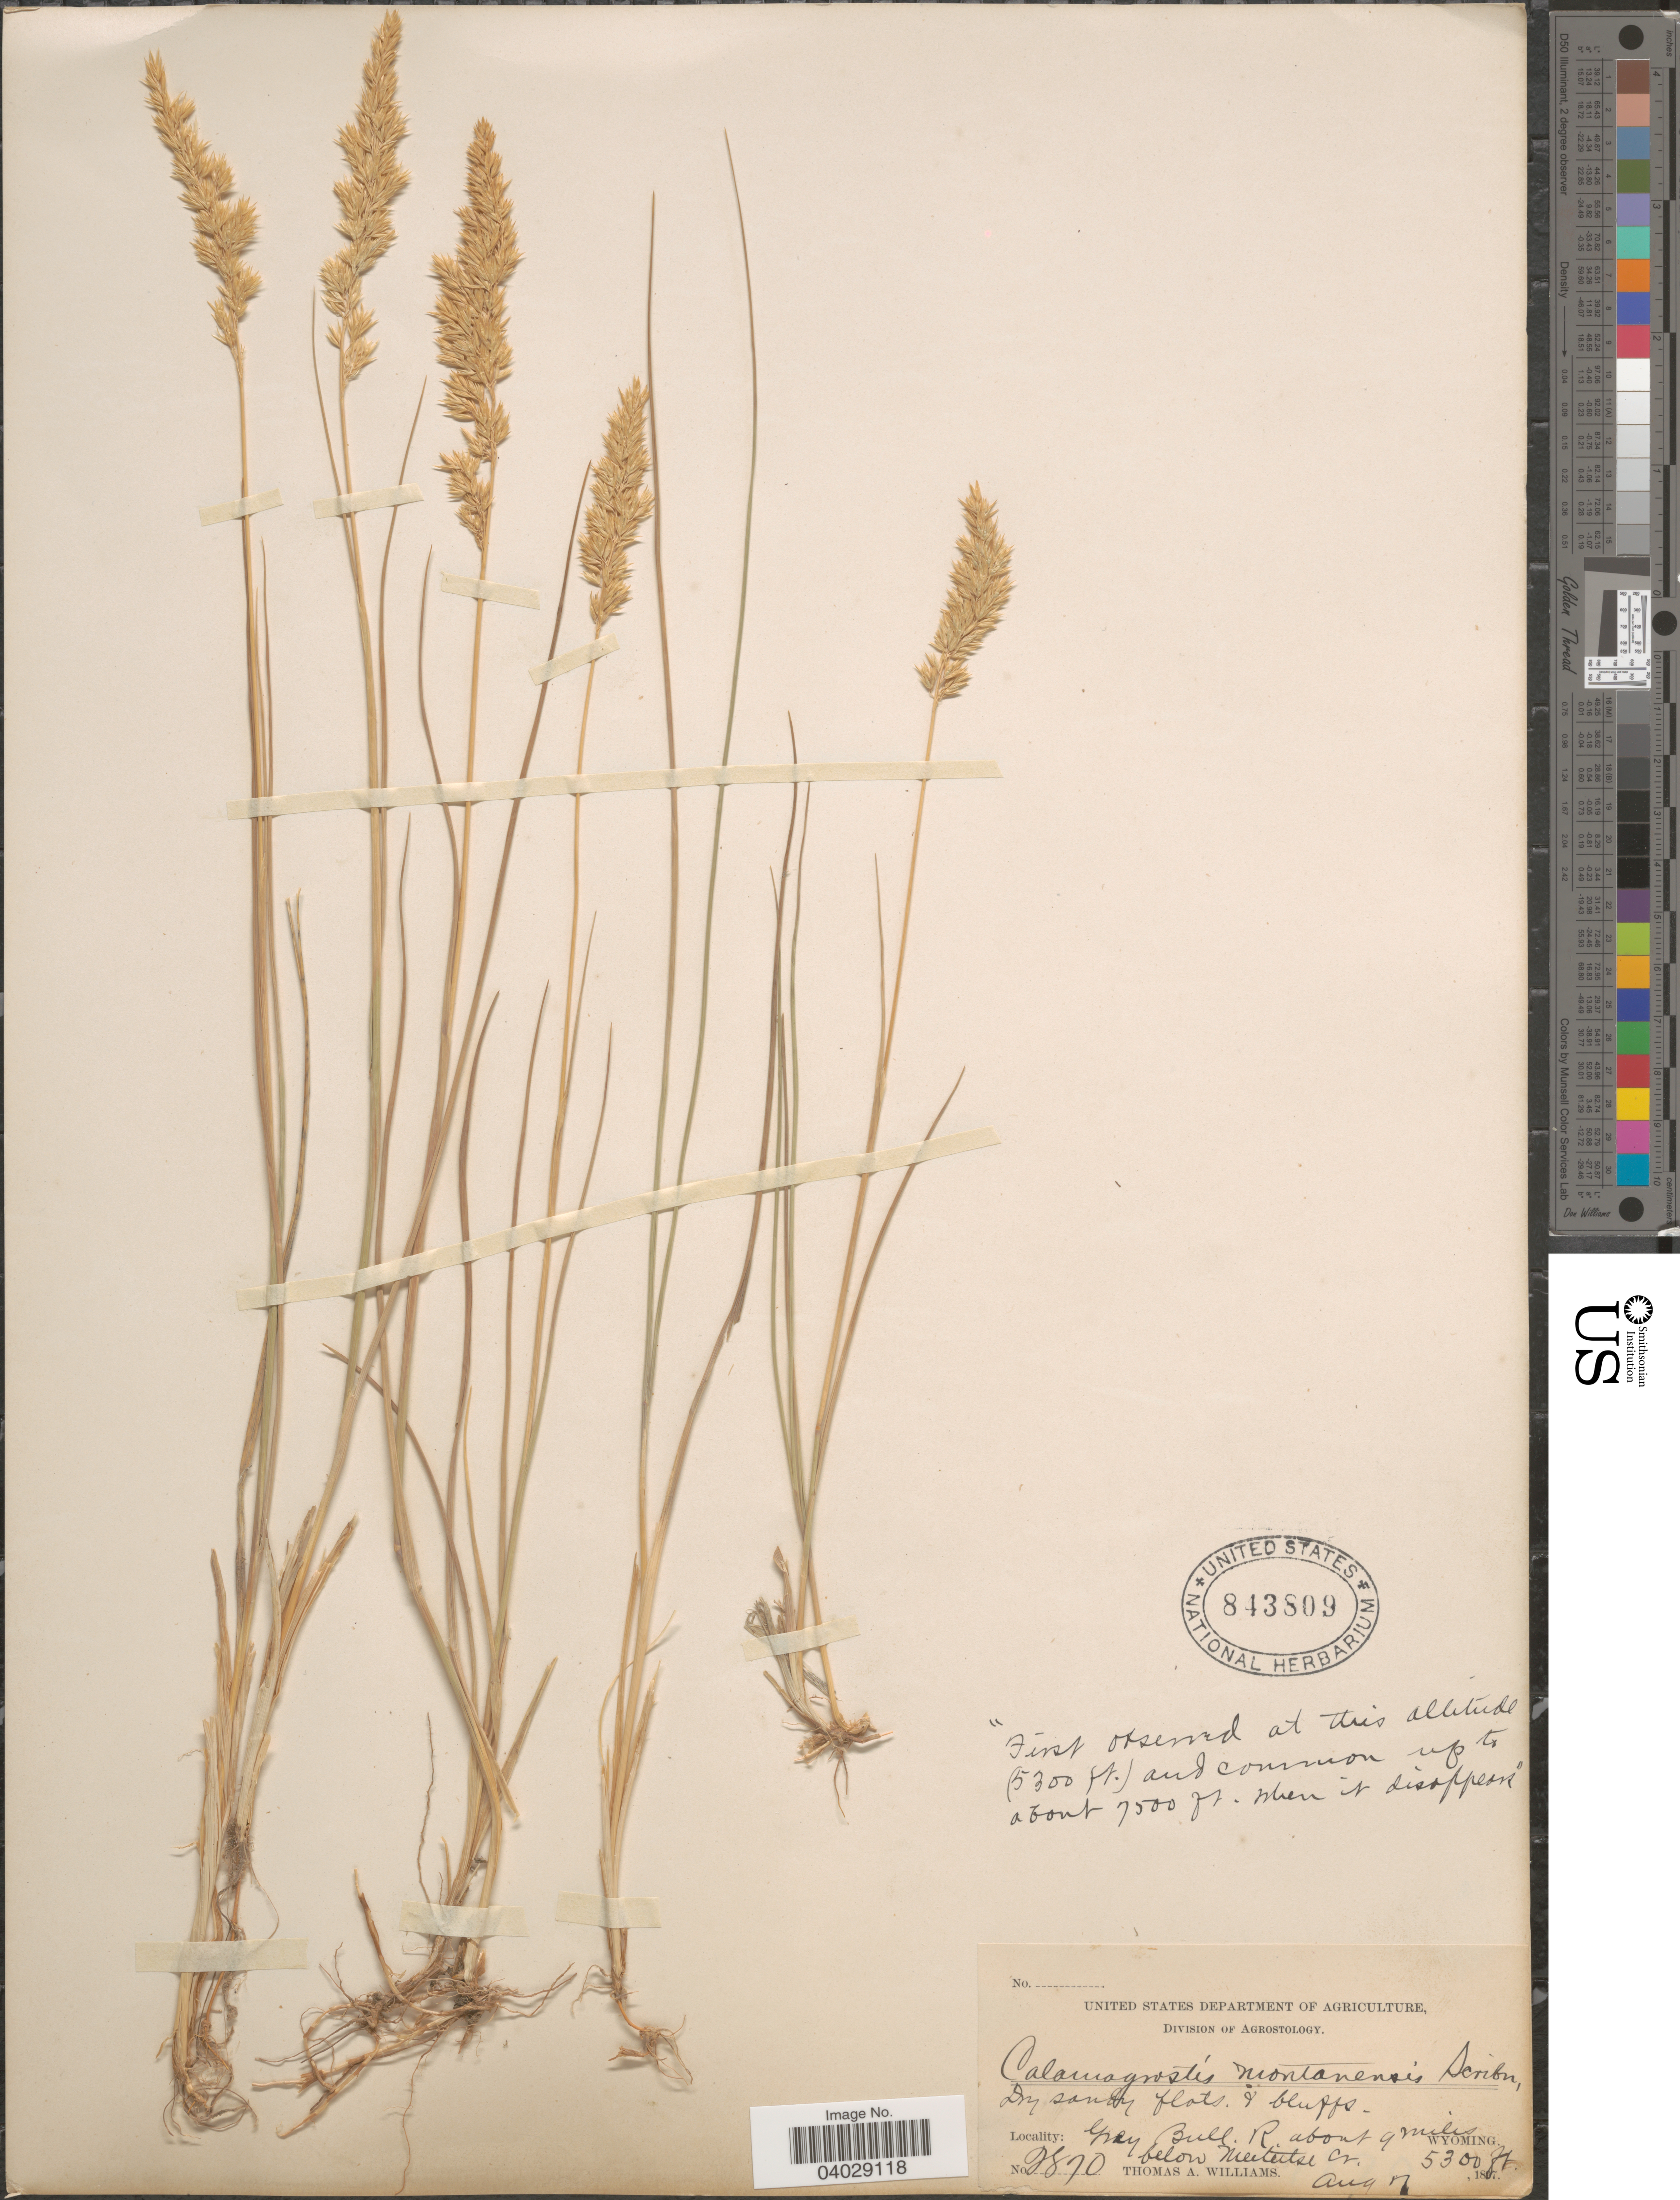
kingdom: Plantae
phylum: Tracheophyta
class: Liliopsida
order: Poales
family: Poaceae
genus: Calamagrostis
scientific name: Calamagrostis montanensis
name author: Scribn. ex Vasey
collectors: T. A. Williams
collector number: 2870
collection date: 1897-08-07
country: United States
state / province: Wyoming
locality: Grey Bull R. about 9 miles below Meeteetse Cr.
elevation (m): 1615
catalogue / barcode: US 843809